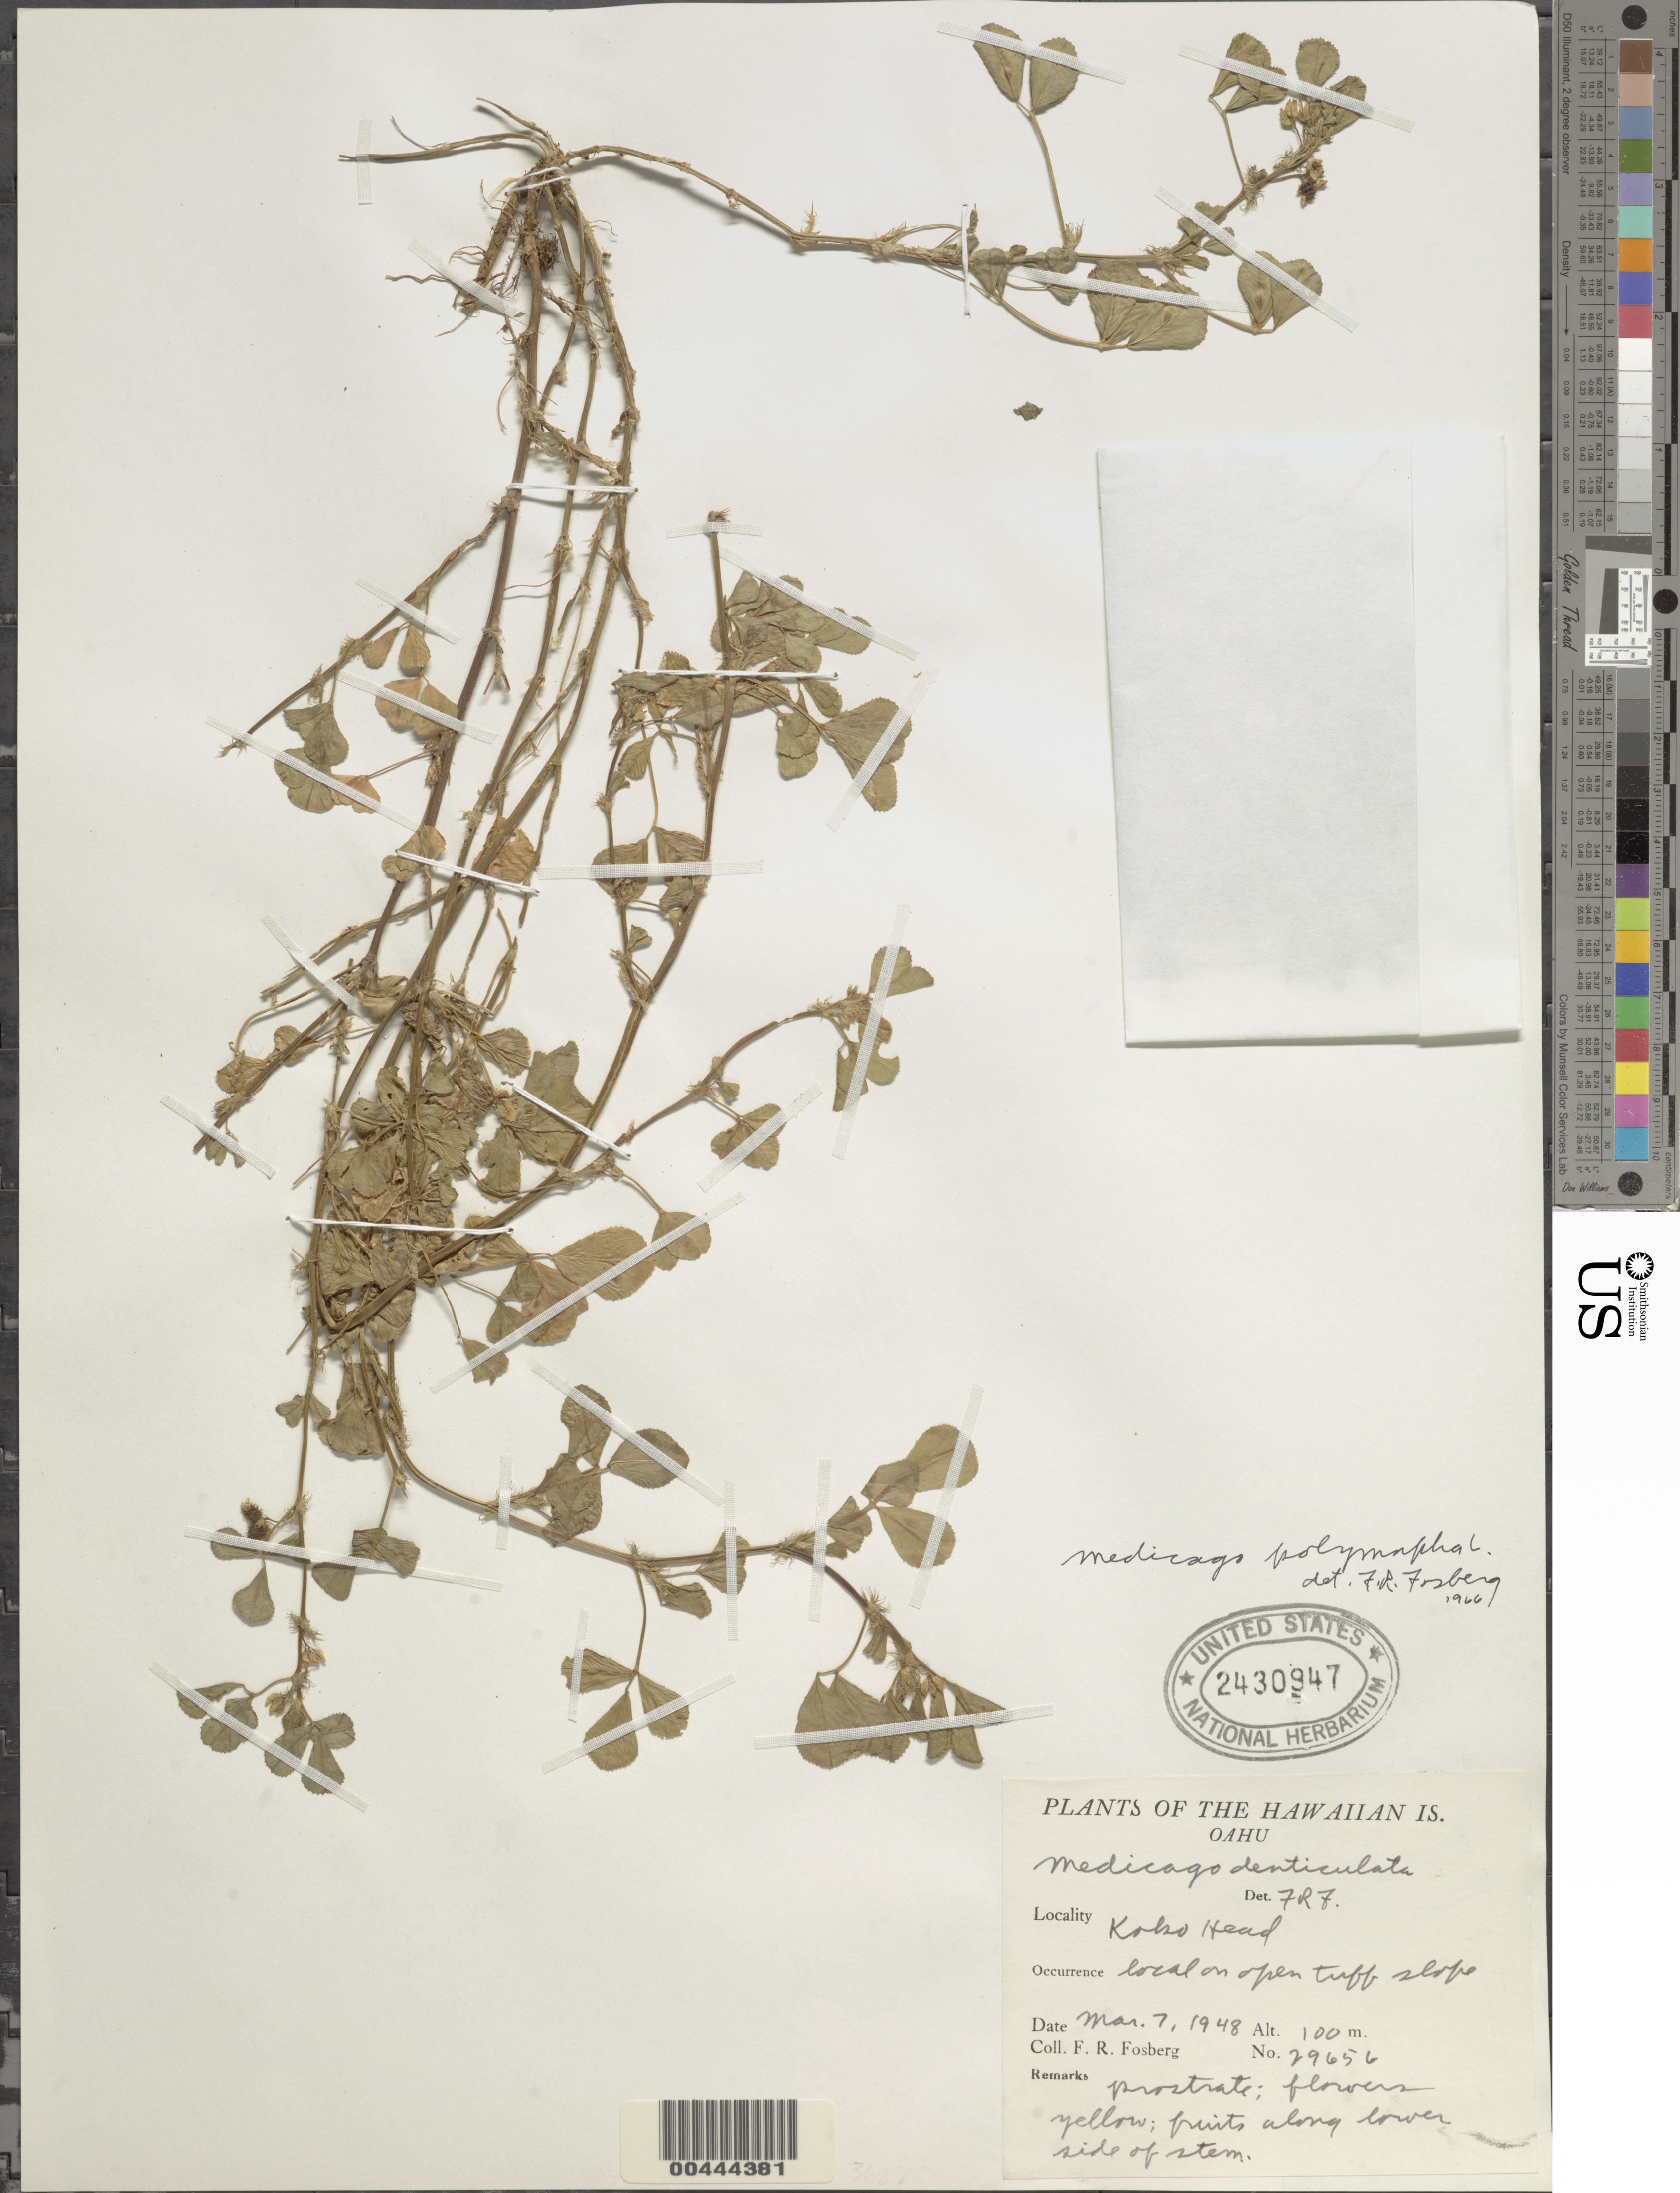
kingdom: Plantae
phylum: Tracheophyta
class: Magnoliopsida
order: Fabales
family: Fabaceae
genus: Medicago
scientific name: Medicago polymorpha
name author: L.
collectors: F. R. Fosberg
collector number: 29656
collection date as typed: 7 Mar 1948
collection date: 1948-03-07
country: United States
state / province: Hawaii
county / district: Honolulu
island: Oahu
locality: Koko Head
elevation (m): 100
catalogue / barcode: US 2430947